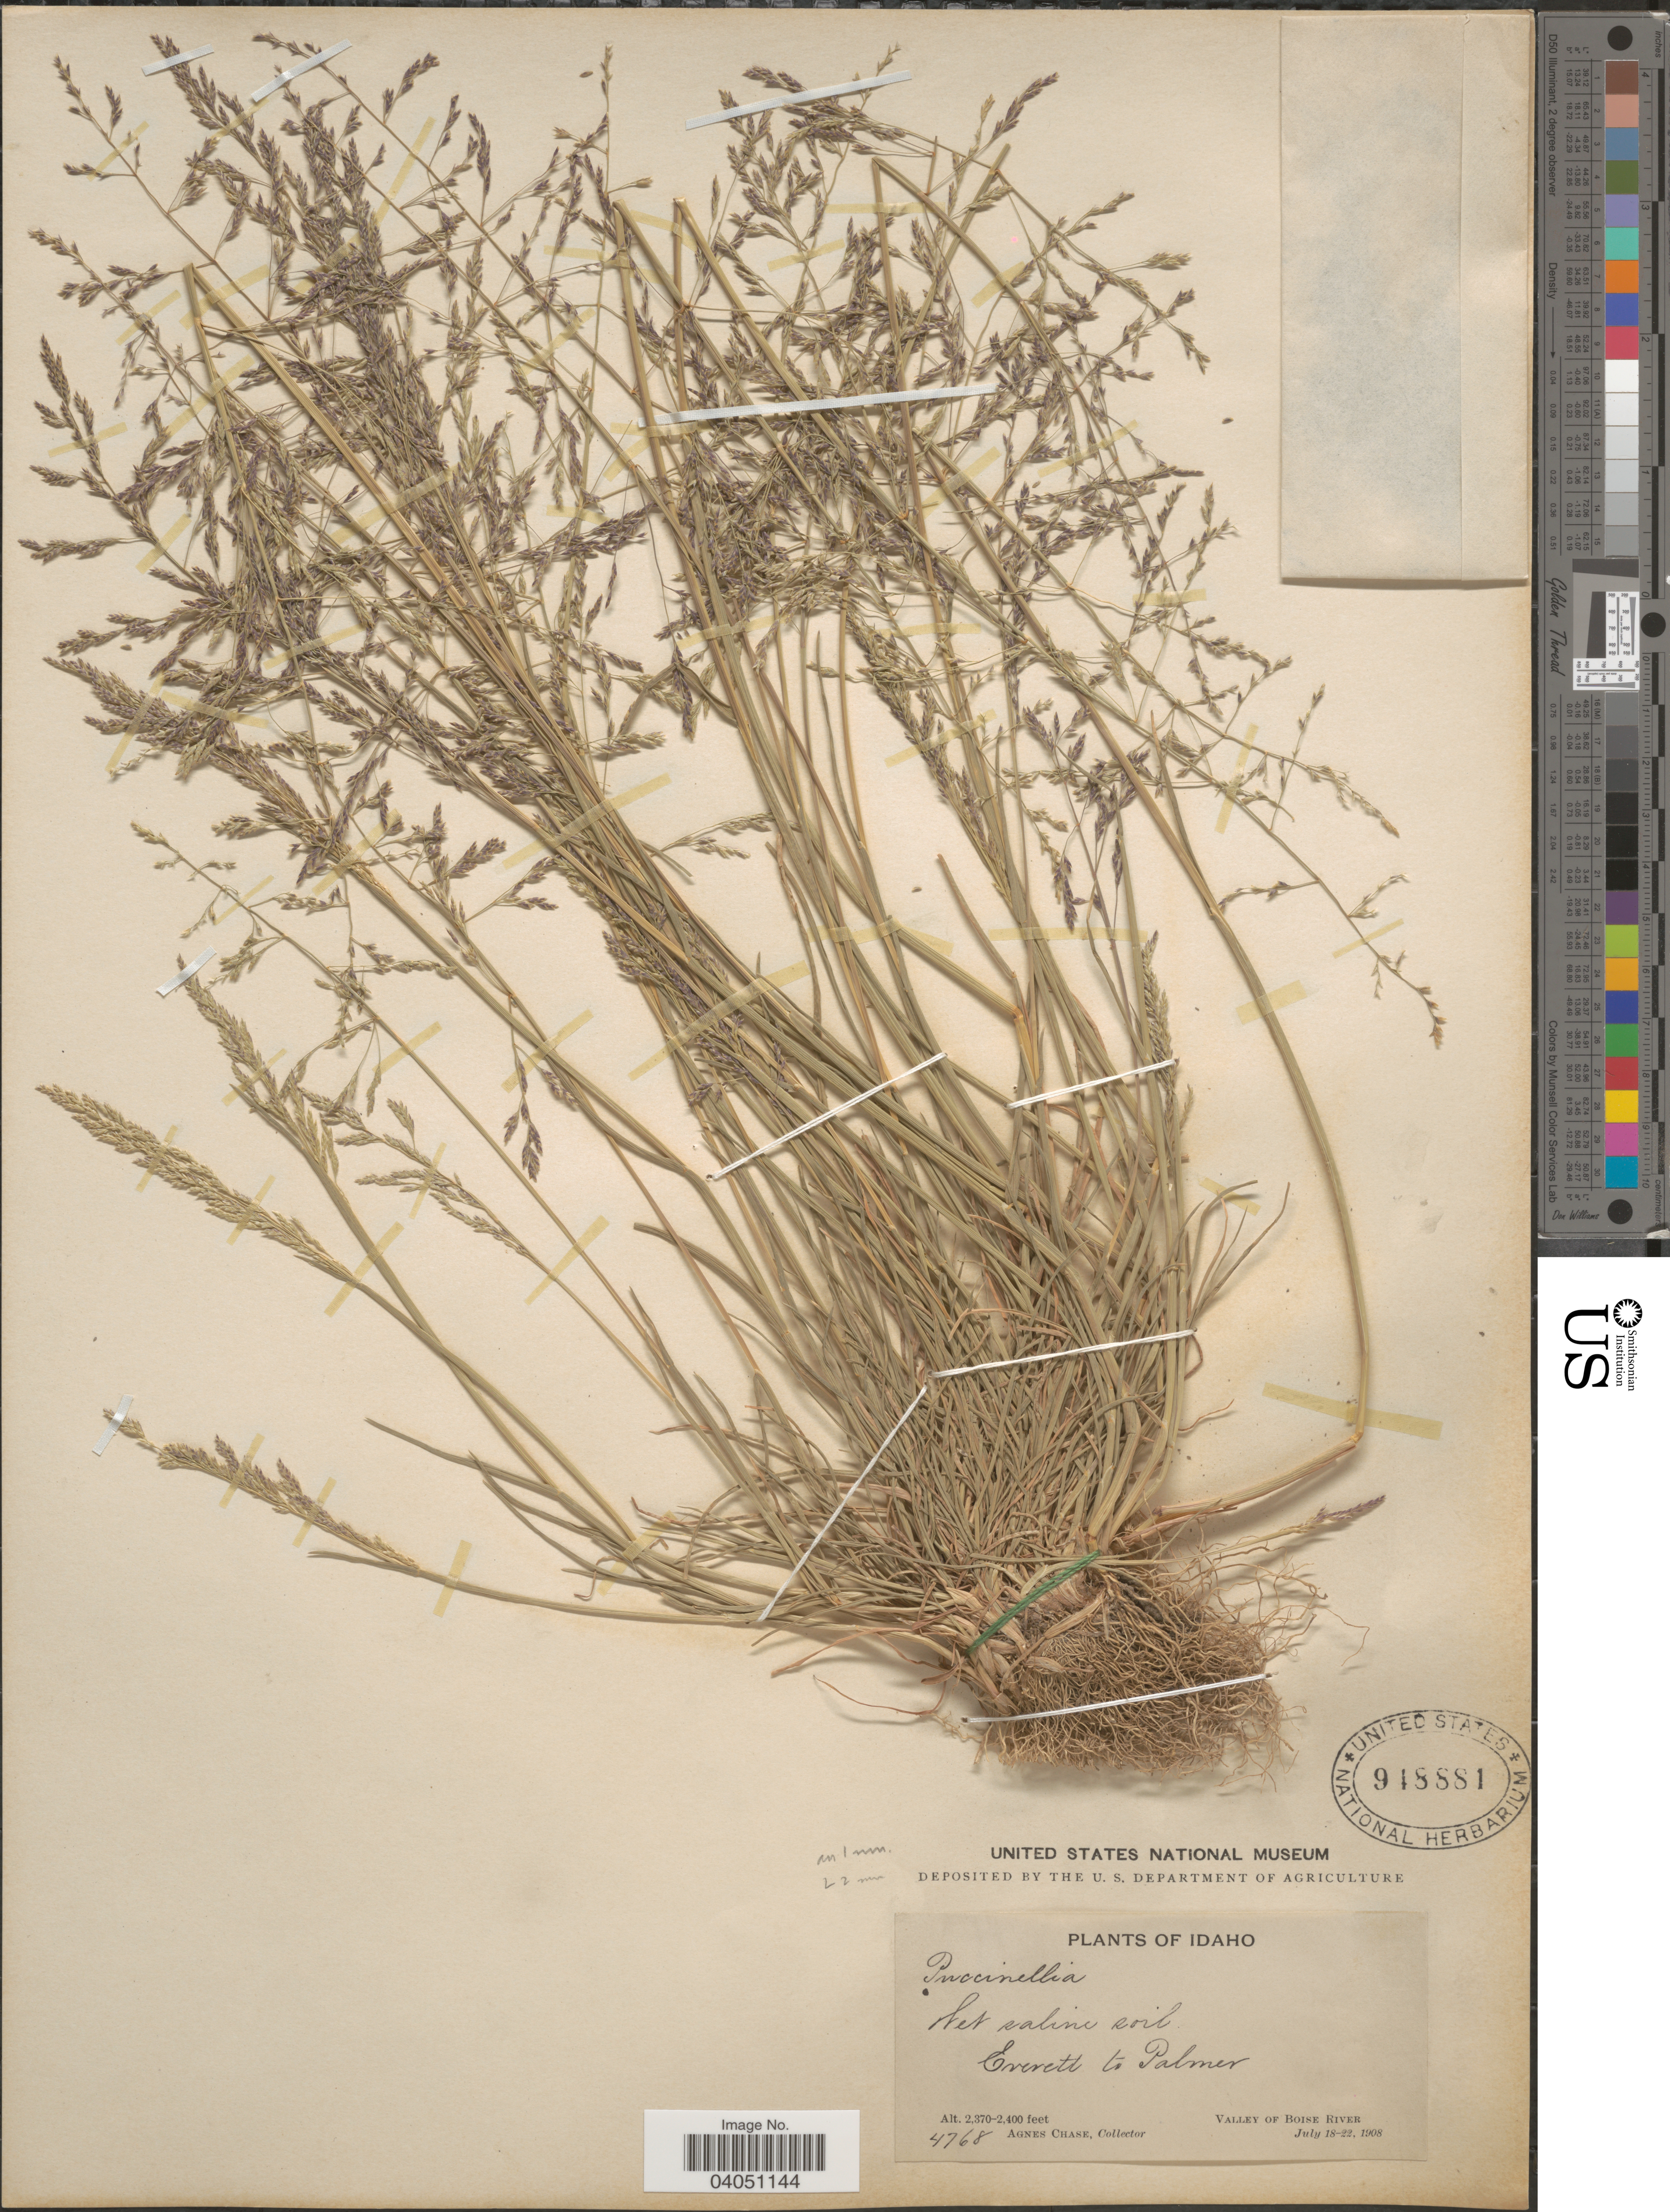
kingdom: Plantae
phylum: Tracheophyta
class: Liliopsida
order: Poales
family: Poaceae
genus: Puccinellia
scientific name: Puccinellia distans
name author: (Jacq.) Parl.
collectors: A. Chase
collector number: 4768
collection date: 1908-07-18/1908-07-22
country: United States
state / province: Idaho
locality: Everett to Palmer. Valley of Boise River.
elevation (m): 722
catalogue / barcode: US 948881